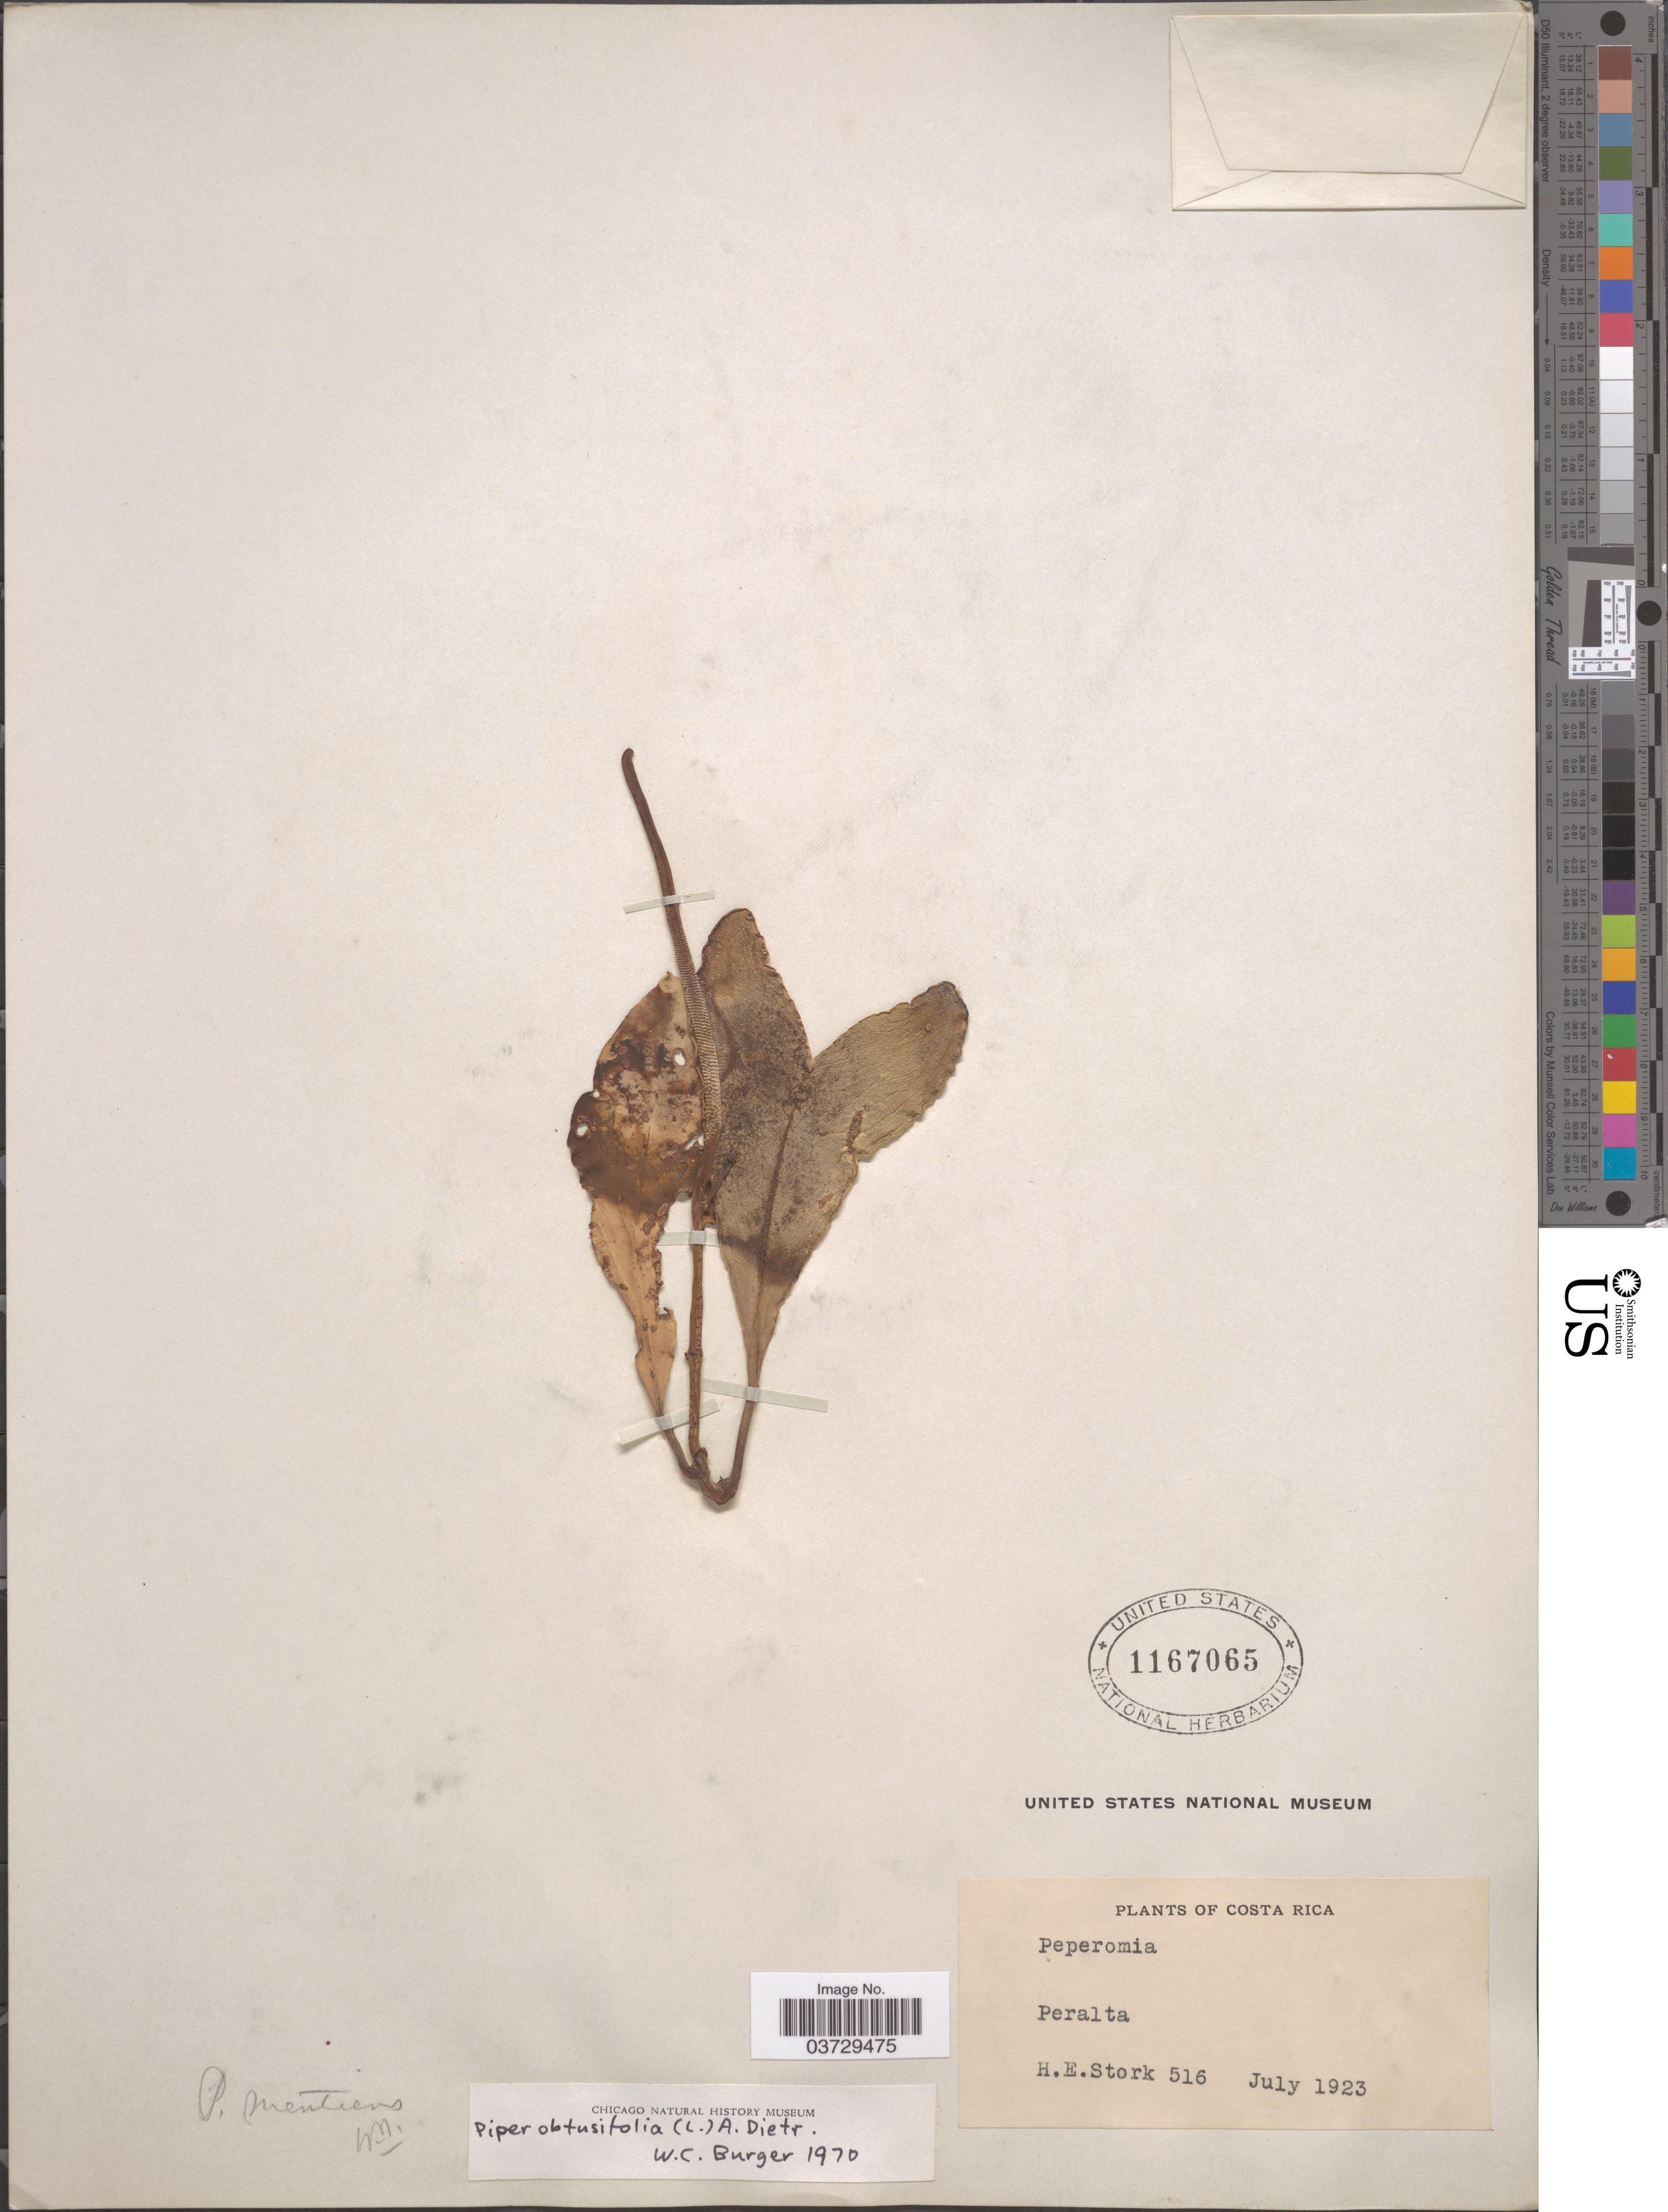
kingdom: Plantae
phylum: Tracheophyta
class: Magnoliopsida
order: Piperales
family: Piperaceae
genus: Piper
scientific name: Piper obtusifolium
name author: L.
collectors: H. E. Stork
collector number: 516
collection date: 1923-07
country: Costa Rica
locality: Peralta.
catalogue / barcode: US 1167065